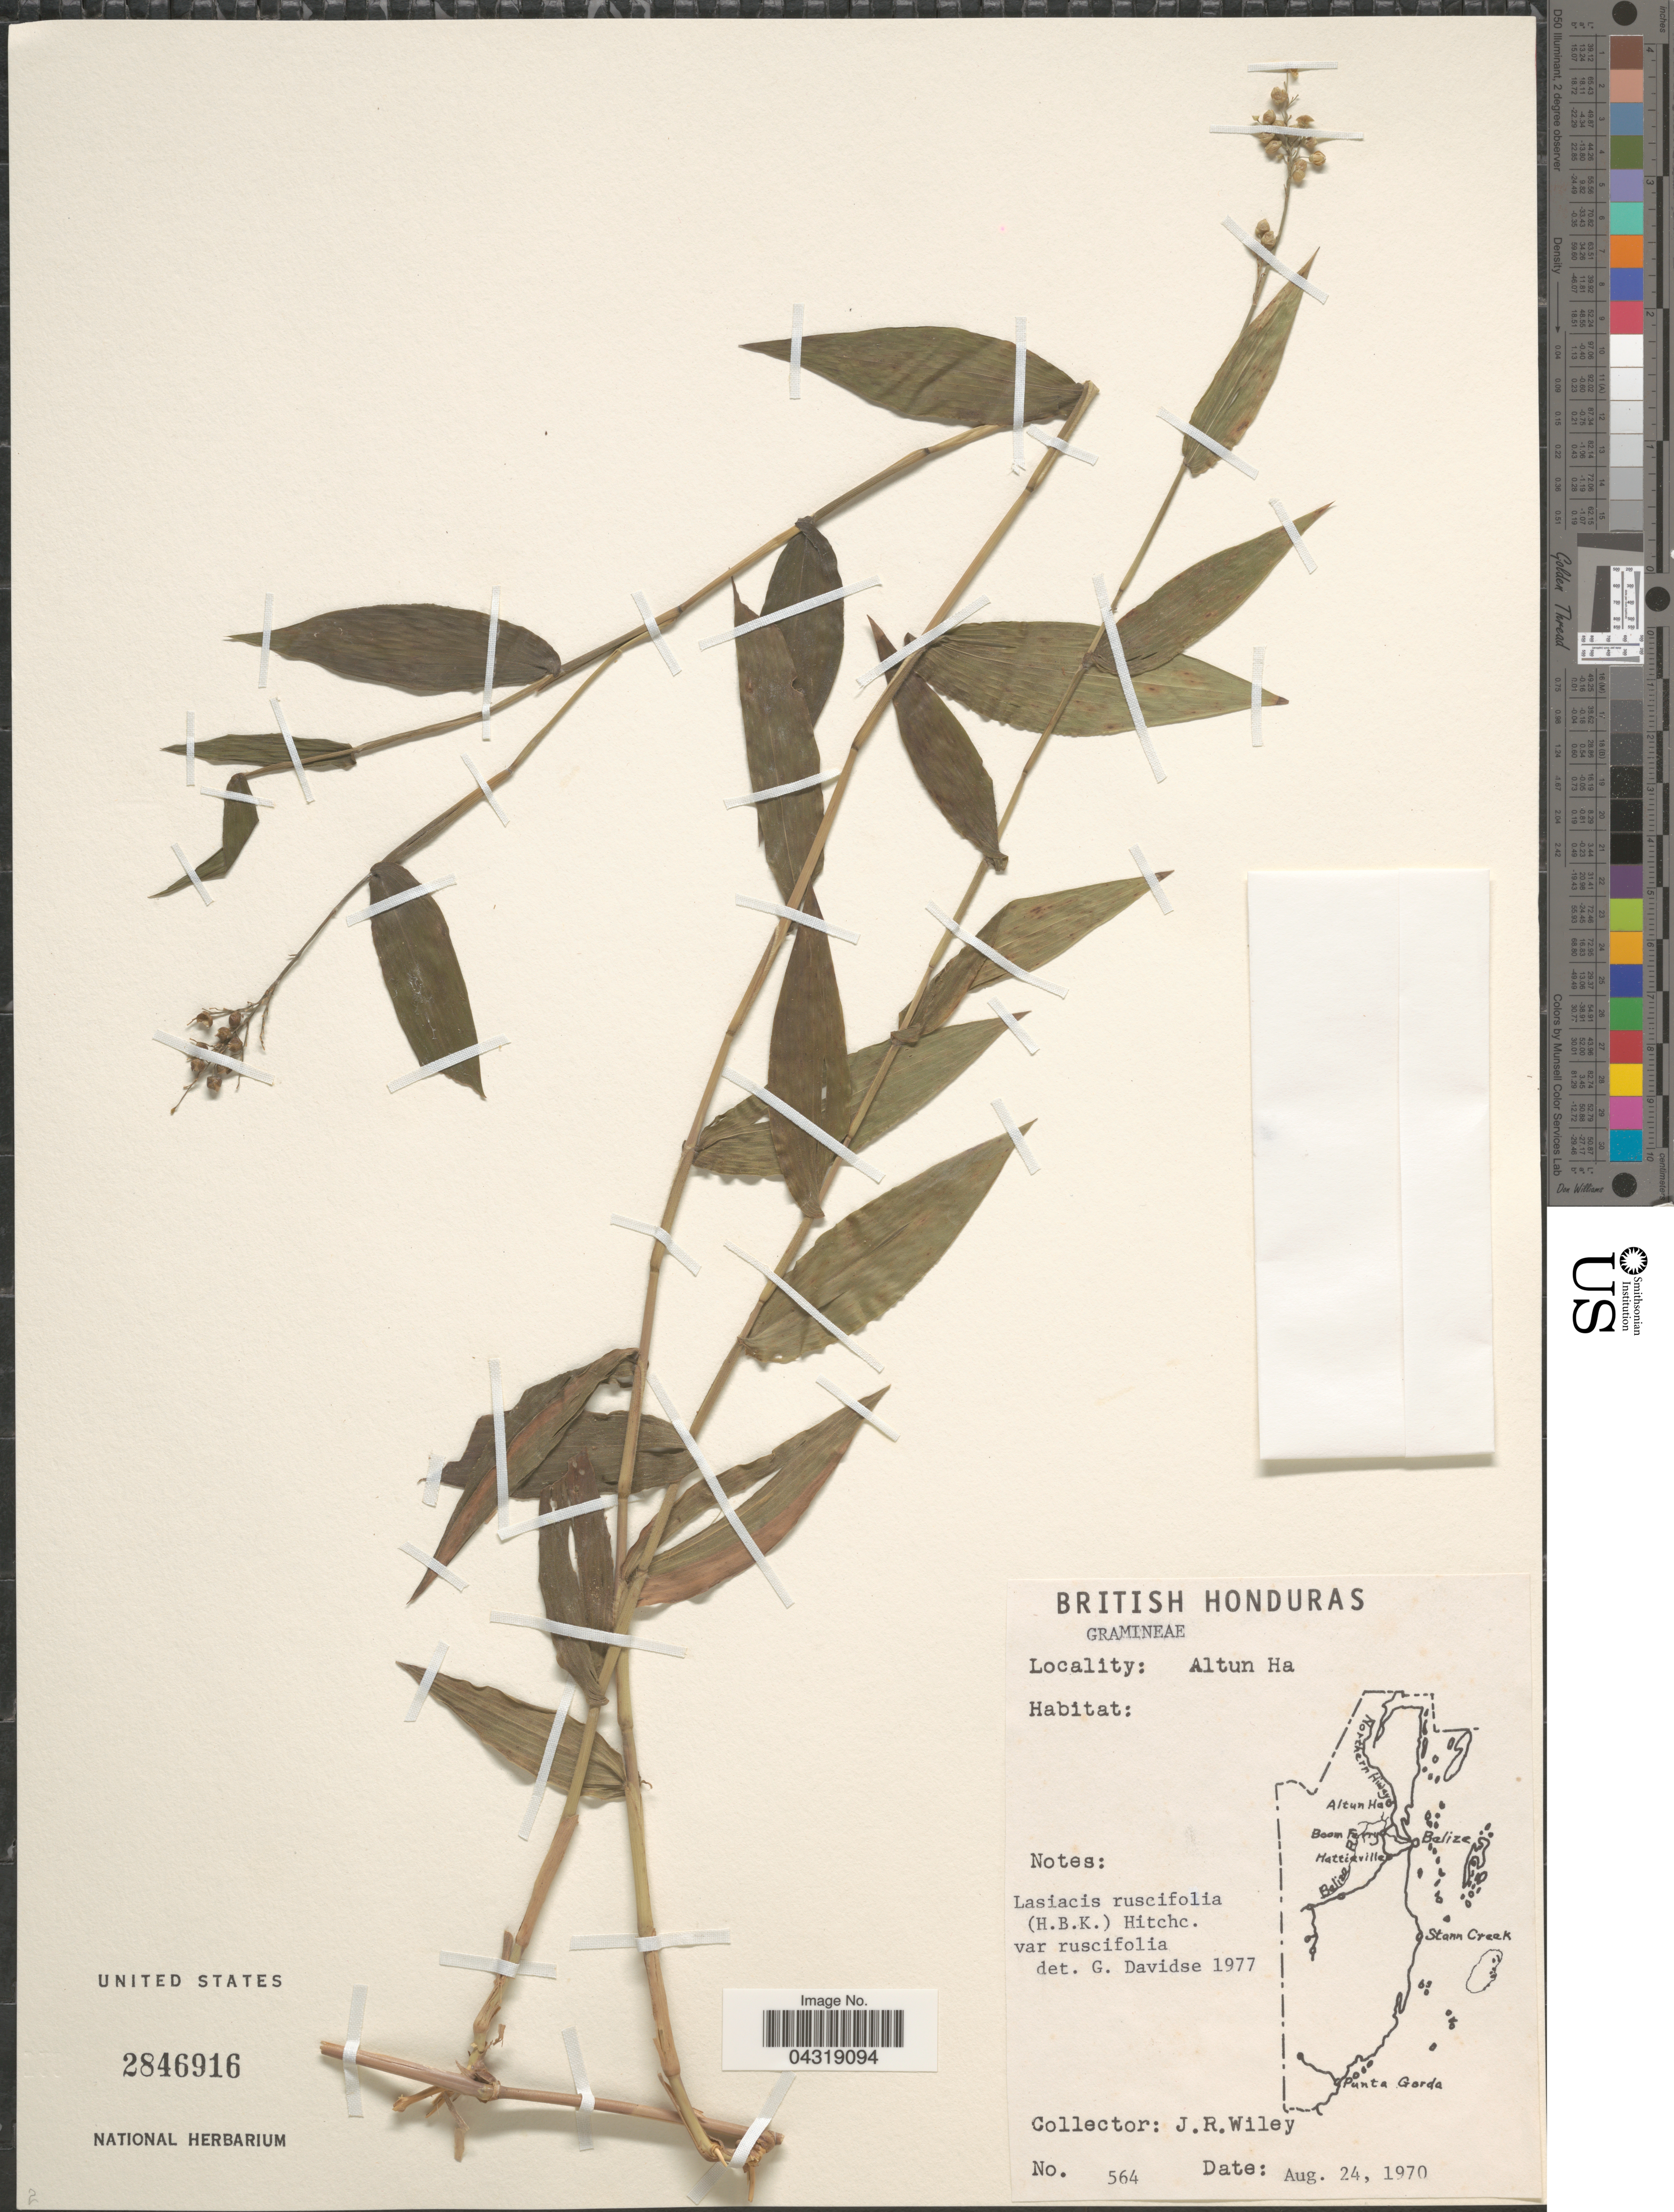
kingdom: Plantae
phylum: Tracheophyta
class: Liliopsida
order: Poales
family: Poaceae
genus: Lasiacis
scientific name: Lasiacis ruscifolia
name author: (Kunth) Hitchc.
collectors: J. Wiley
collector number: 564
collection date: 1970-08-24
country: Belize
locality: British Honduras. Altun Ha.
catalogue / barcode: US 2846916